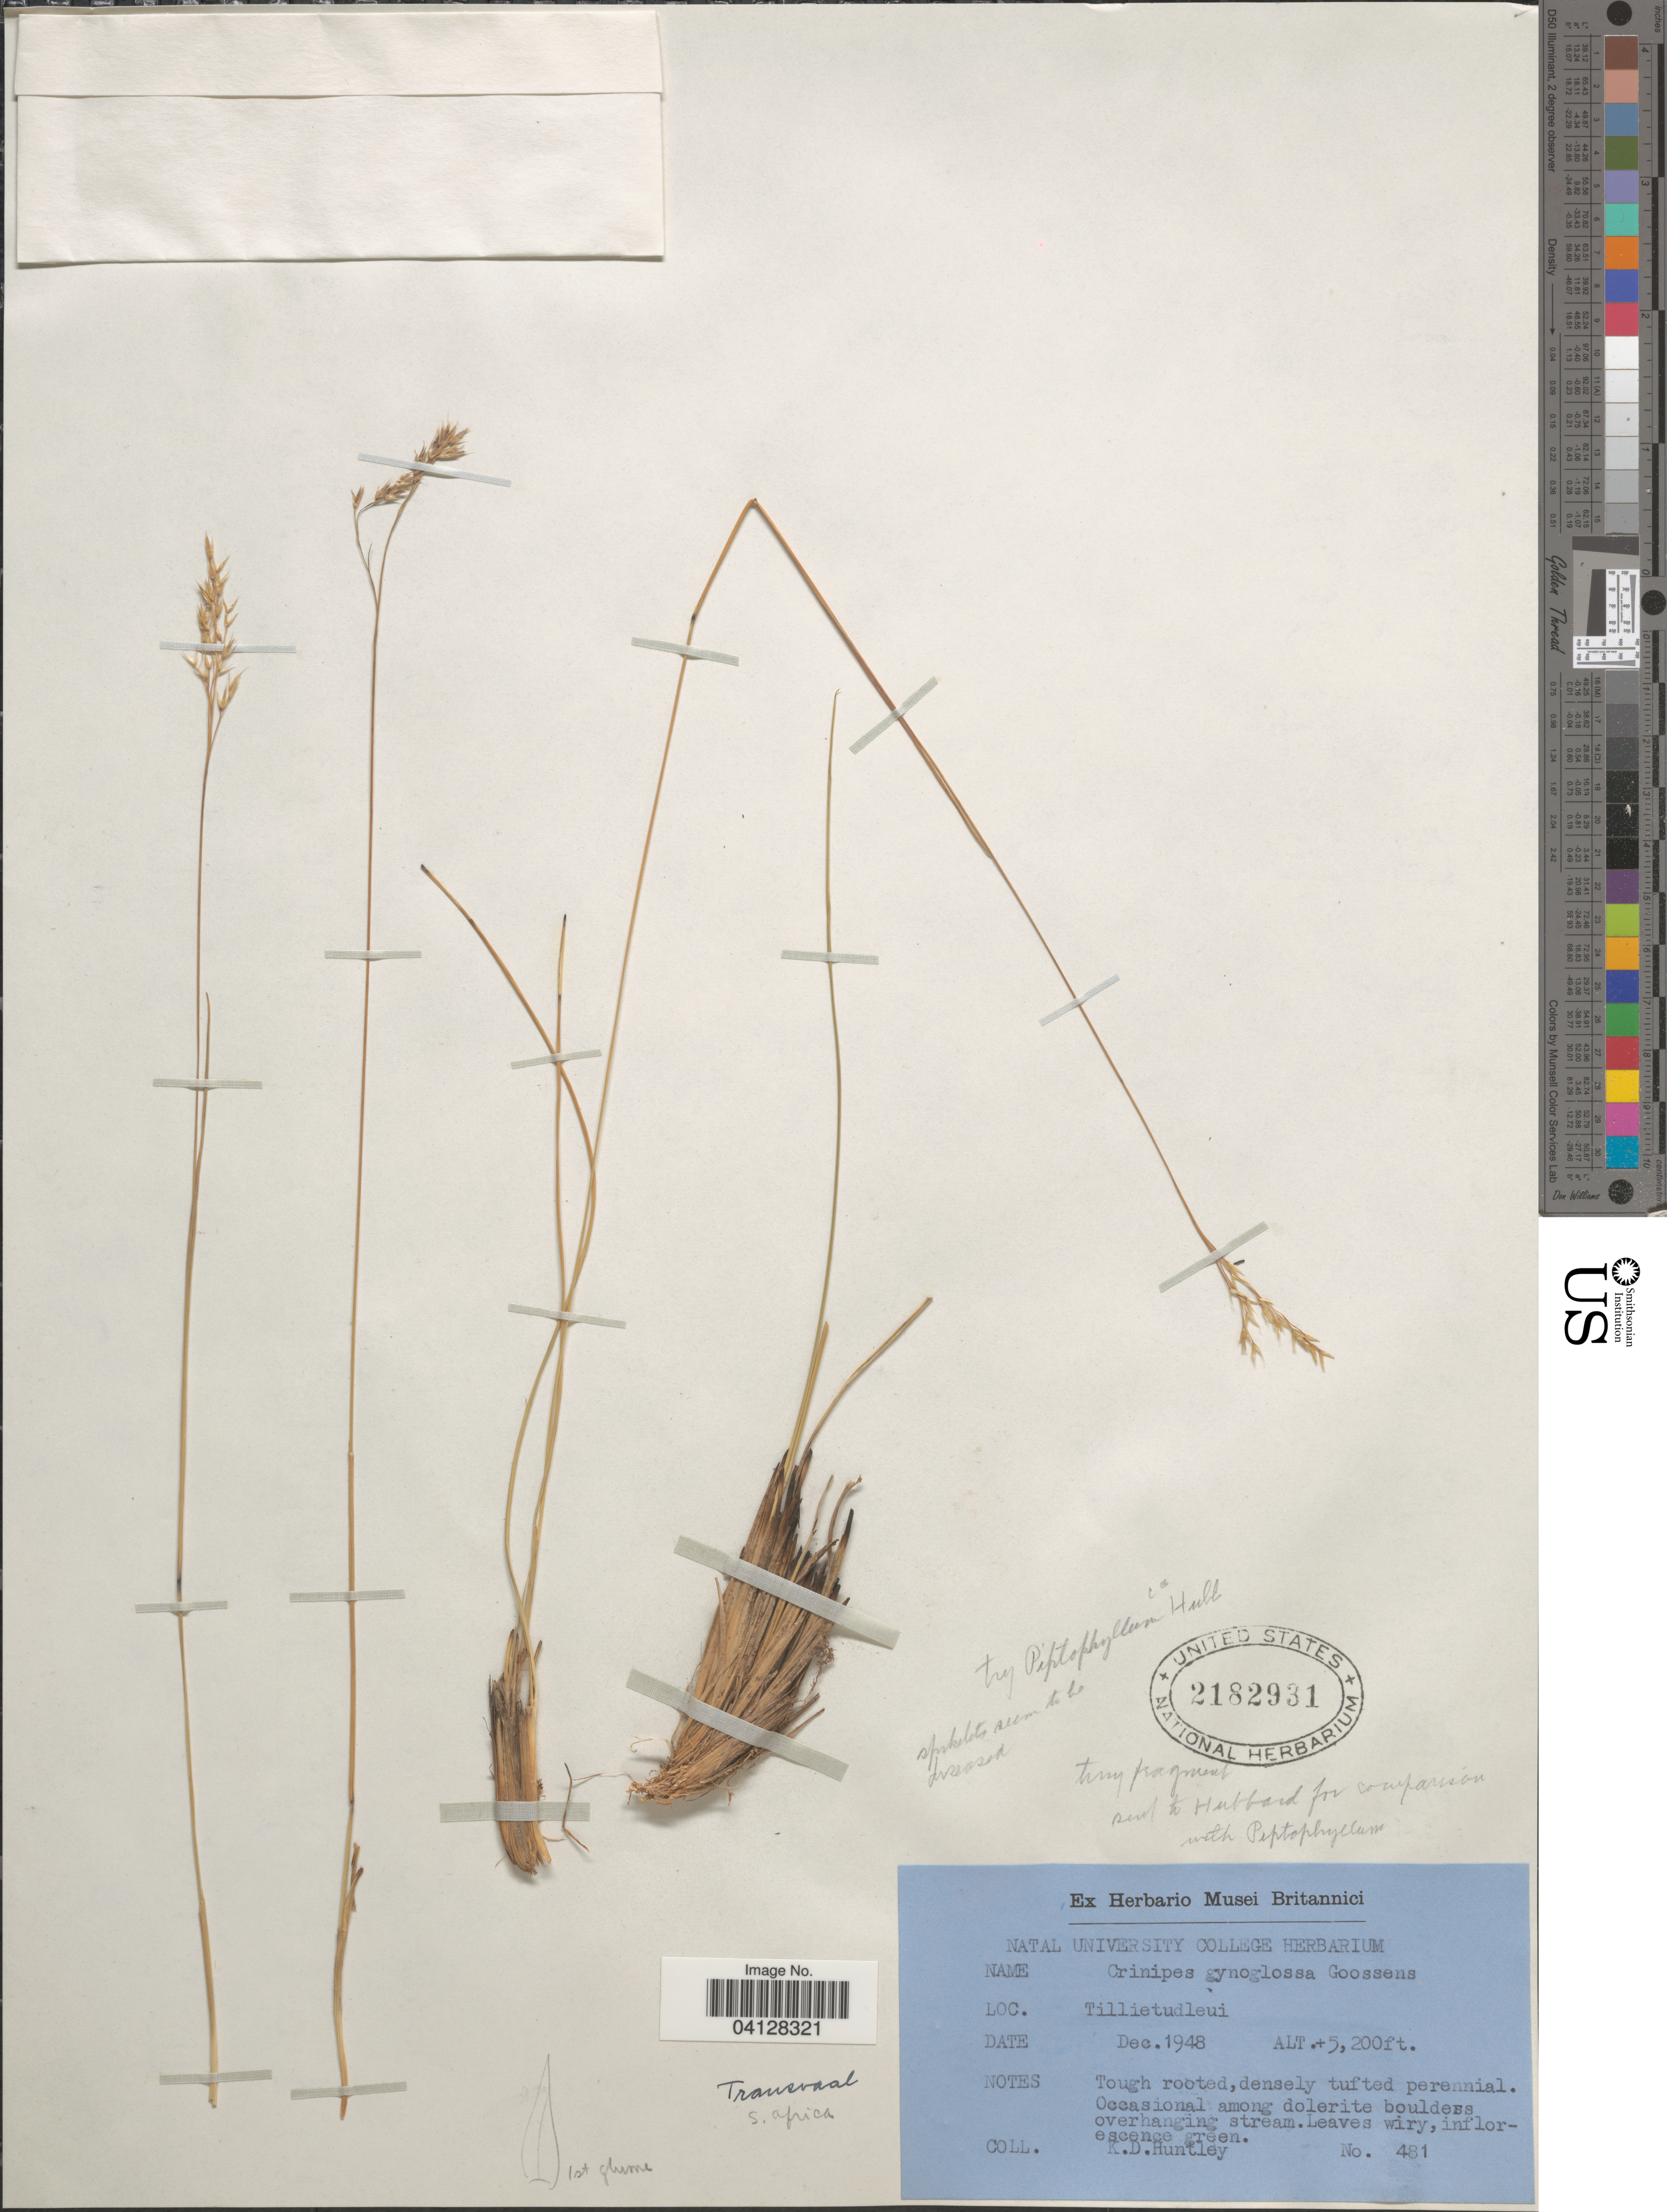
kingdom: Plantae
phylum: Tracheophyta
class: Liliopsida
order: Poales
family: Poaceae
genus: Crinipes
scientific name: Crinipes gynoglossa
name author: Gooss.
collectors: K. Huntley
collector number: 481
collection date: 1948-12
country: South Africa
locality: Transvaal. Tillietudleui.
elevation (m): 1585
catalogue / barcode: US 2182931